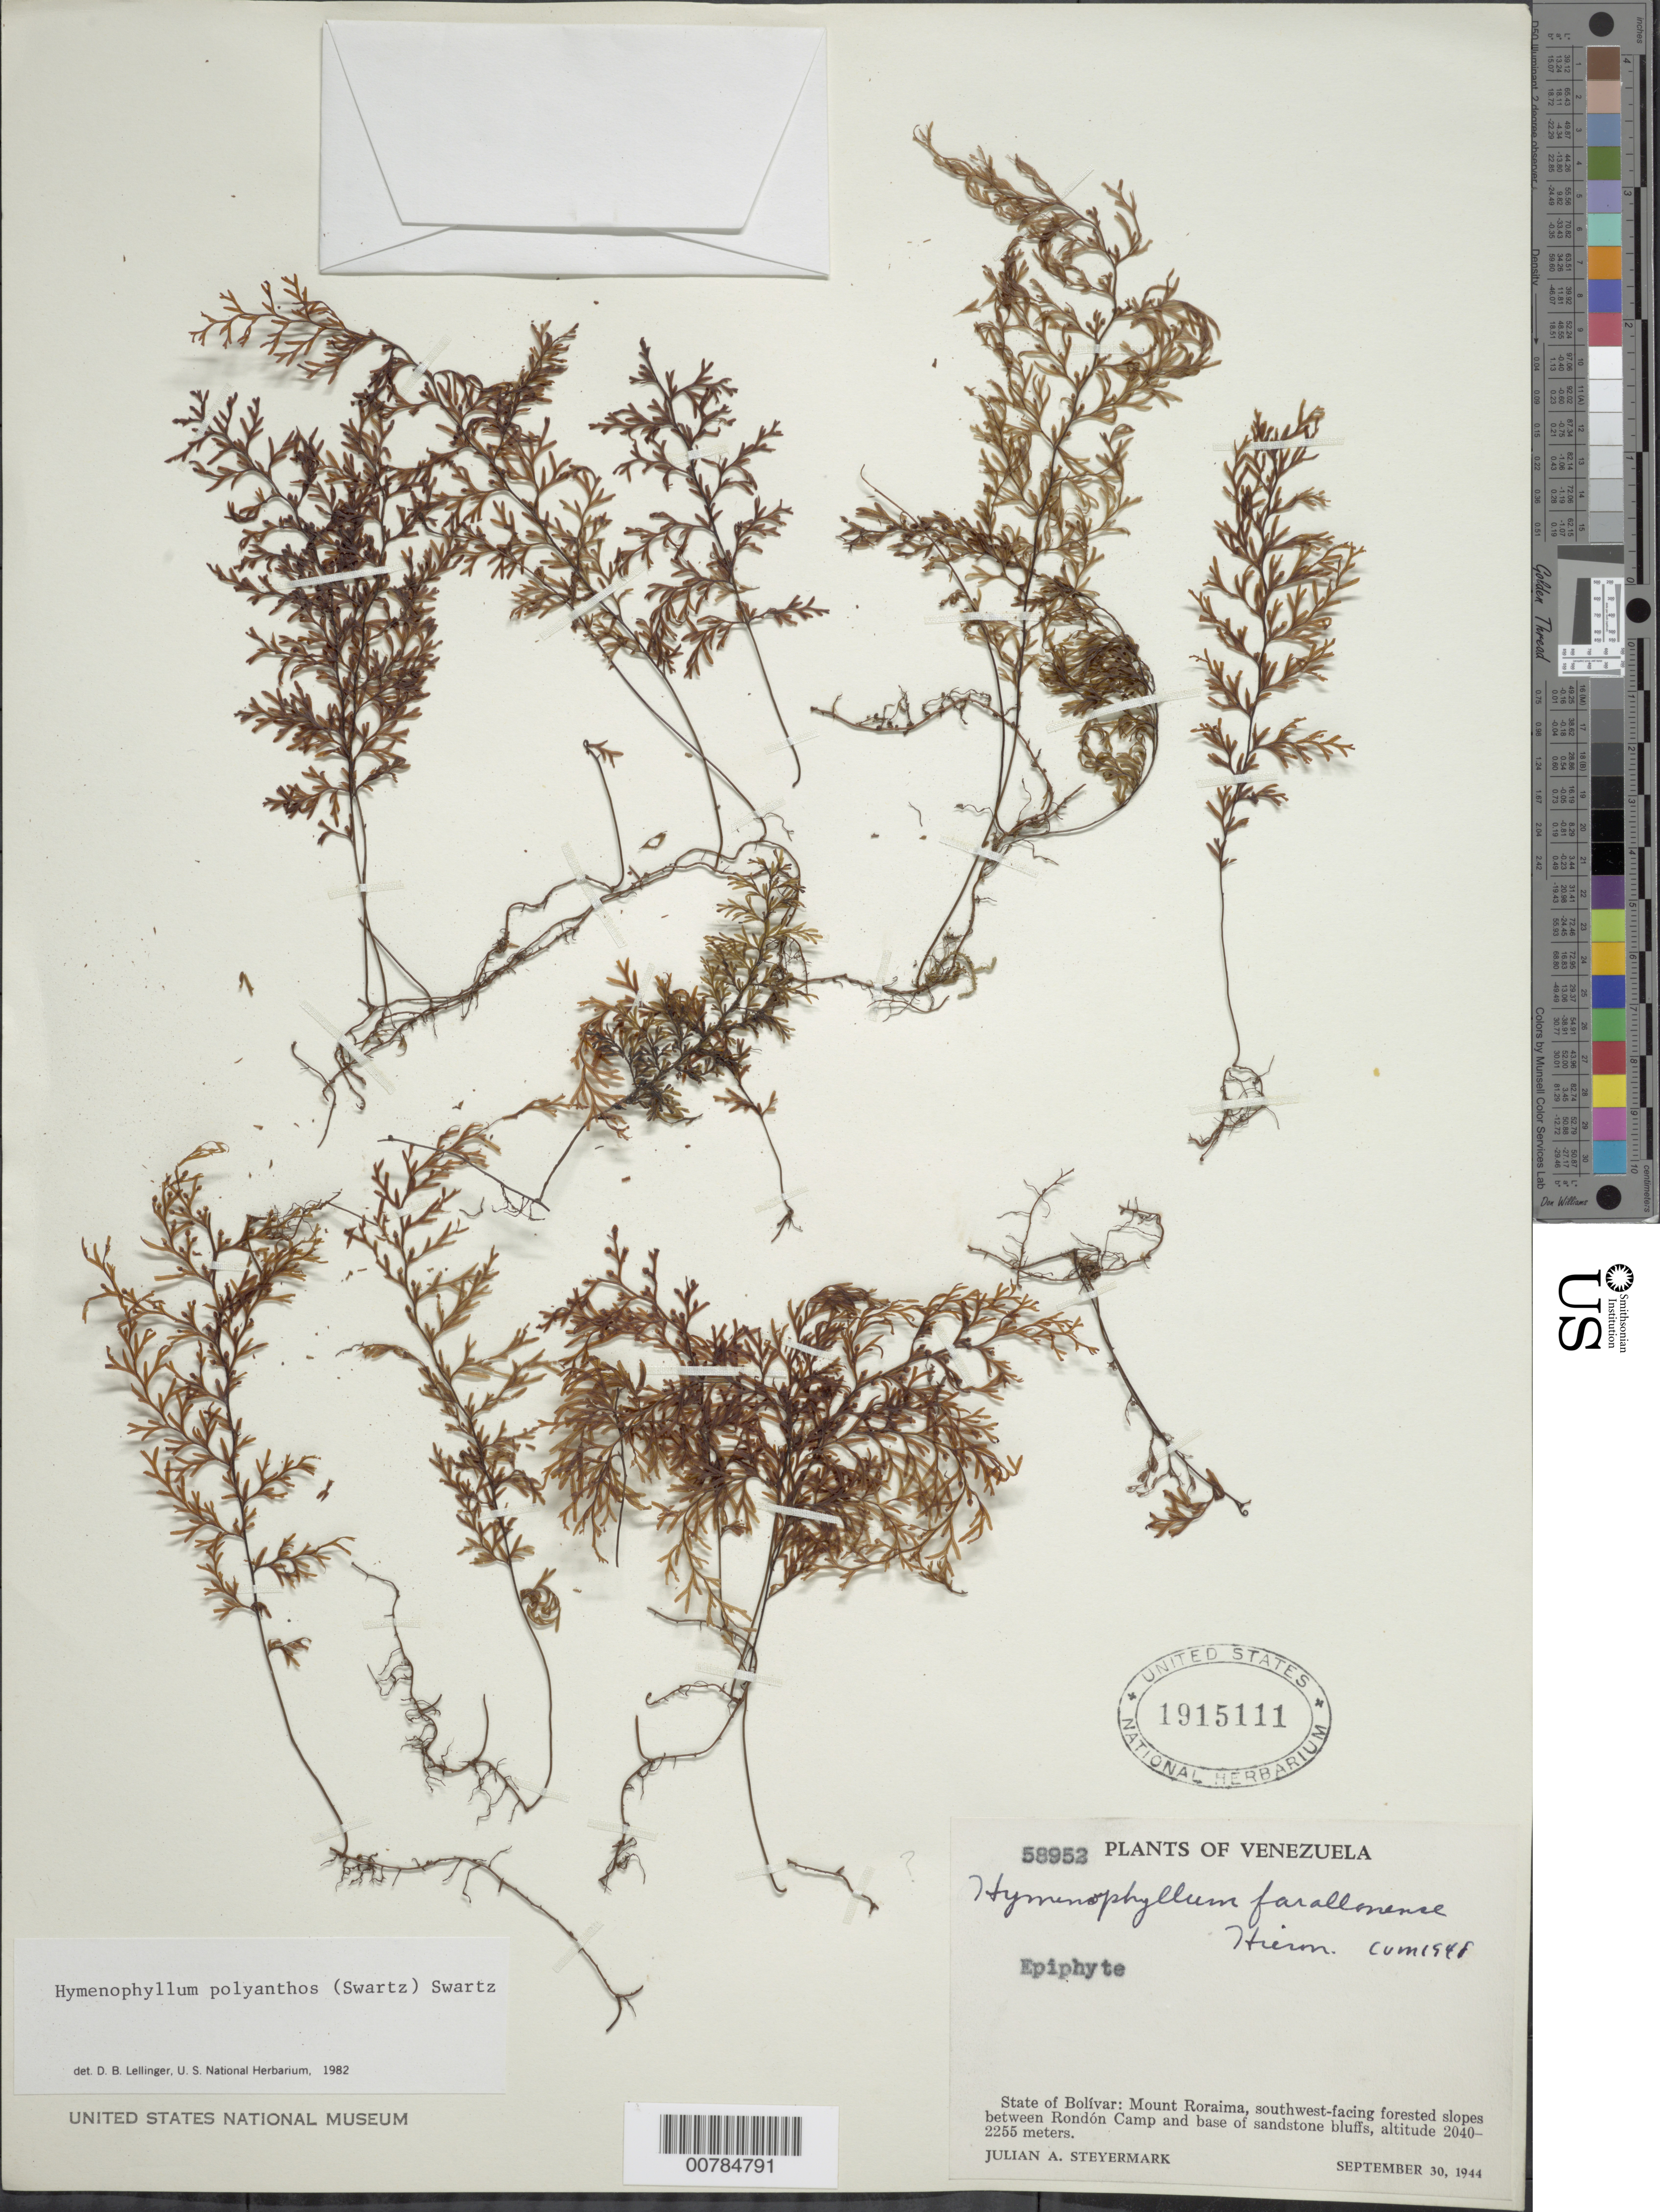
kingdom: Plantae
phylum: Tracheophyta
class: Polypodiopsida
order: Hymenophyllales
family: Hymenophyllaceae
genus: Hymenophyllum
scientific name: Hymenophyllum polyanthos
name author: (Sw.) Sw.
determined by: Lellinger, David B., (BOT), Smithsonian Institution - National Museum of Natural History (UNITED STATES)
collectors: J. Steyermark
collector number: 58952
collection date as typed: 30-Sep-44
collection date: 1944-09-30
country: Venezuela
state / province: Bolívar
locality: Mt. Roraima, Rondón Camp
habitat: SW-facing forested slopes between camp and base of sandstone bluffs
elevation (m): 2040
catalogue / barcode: US 1915111